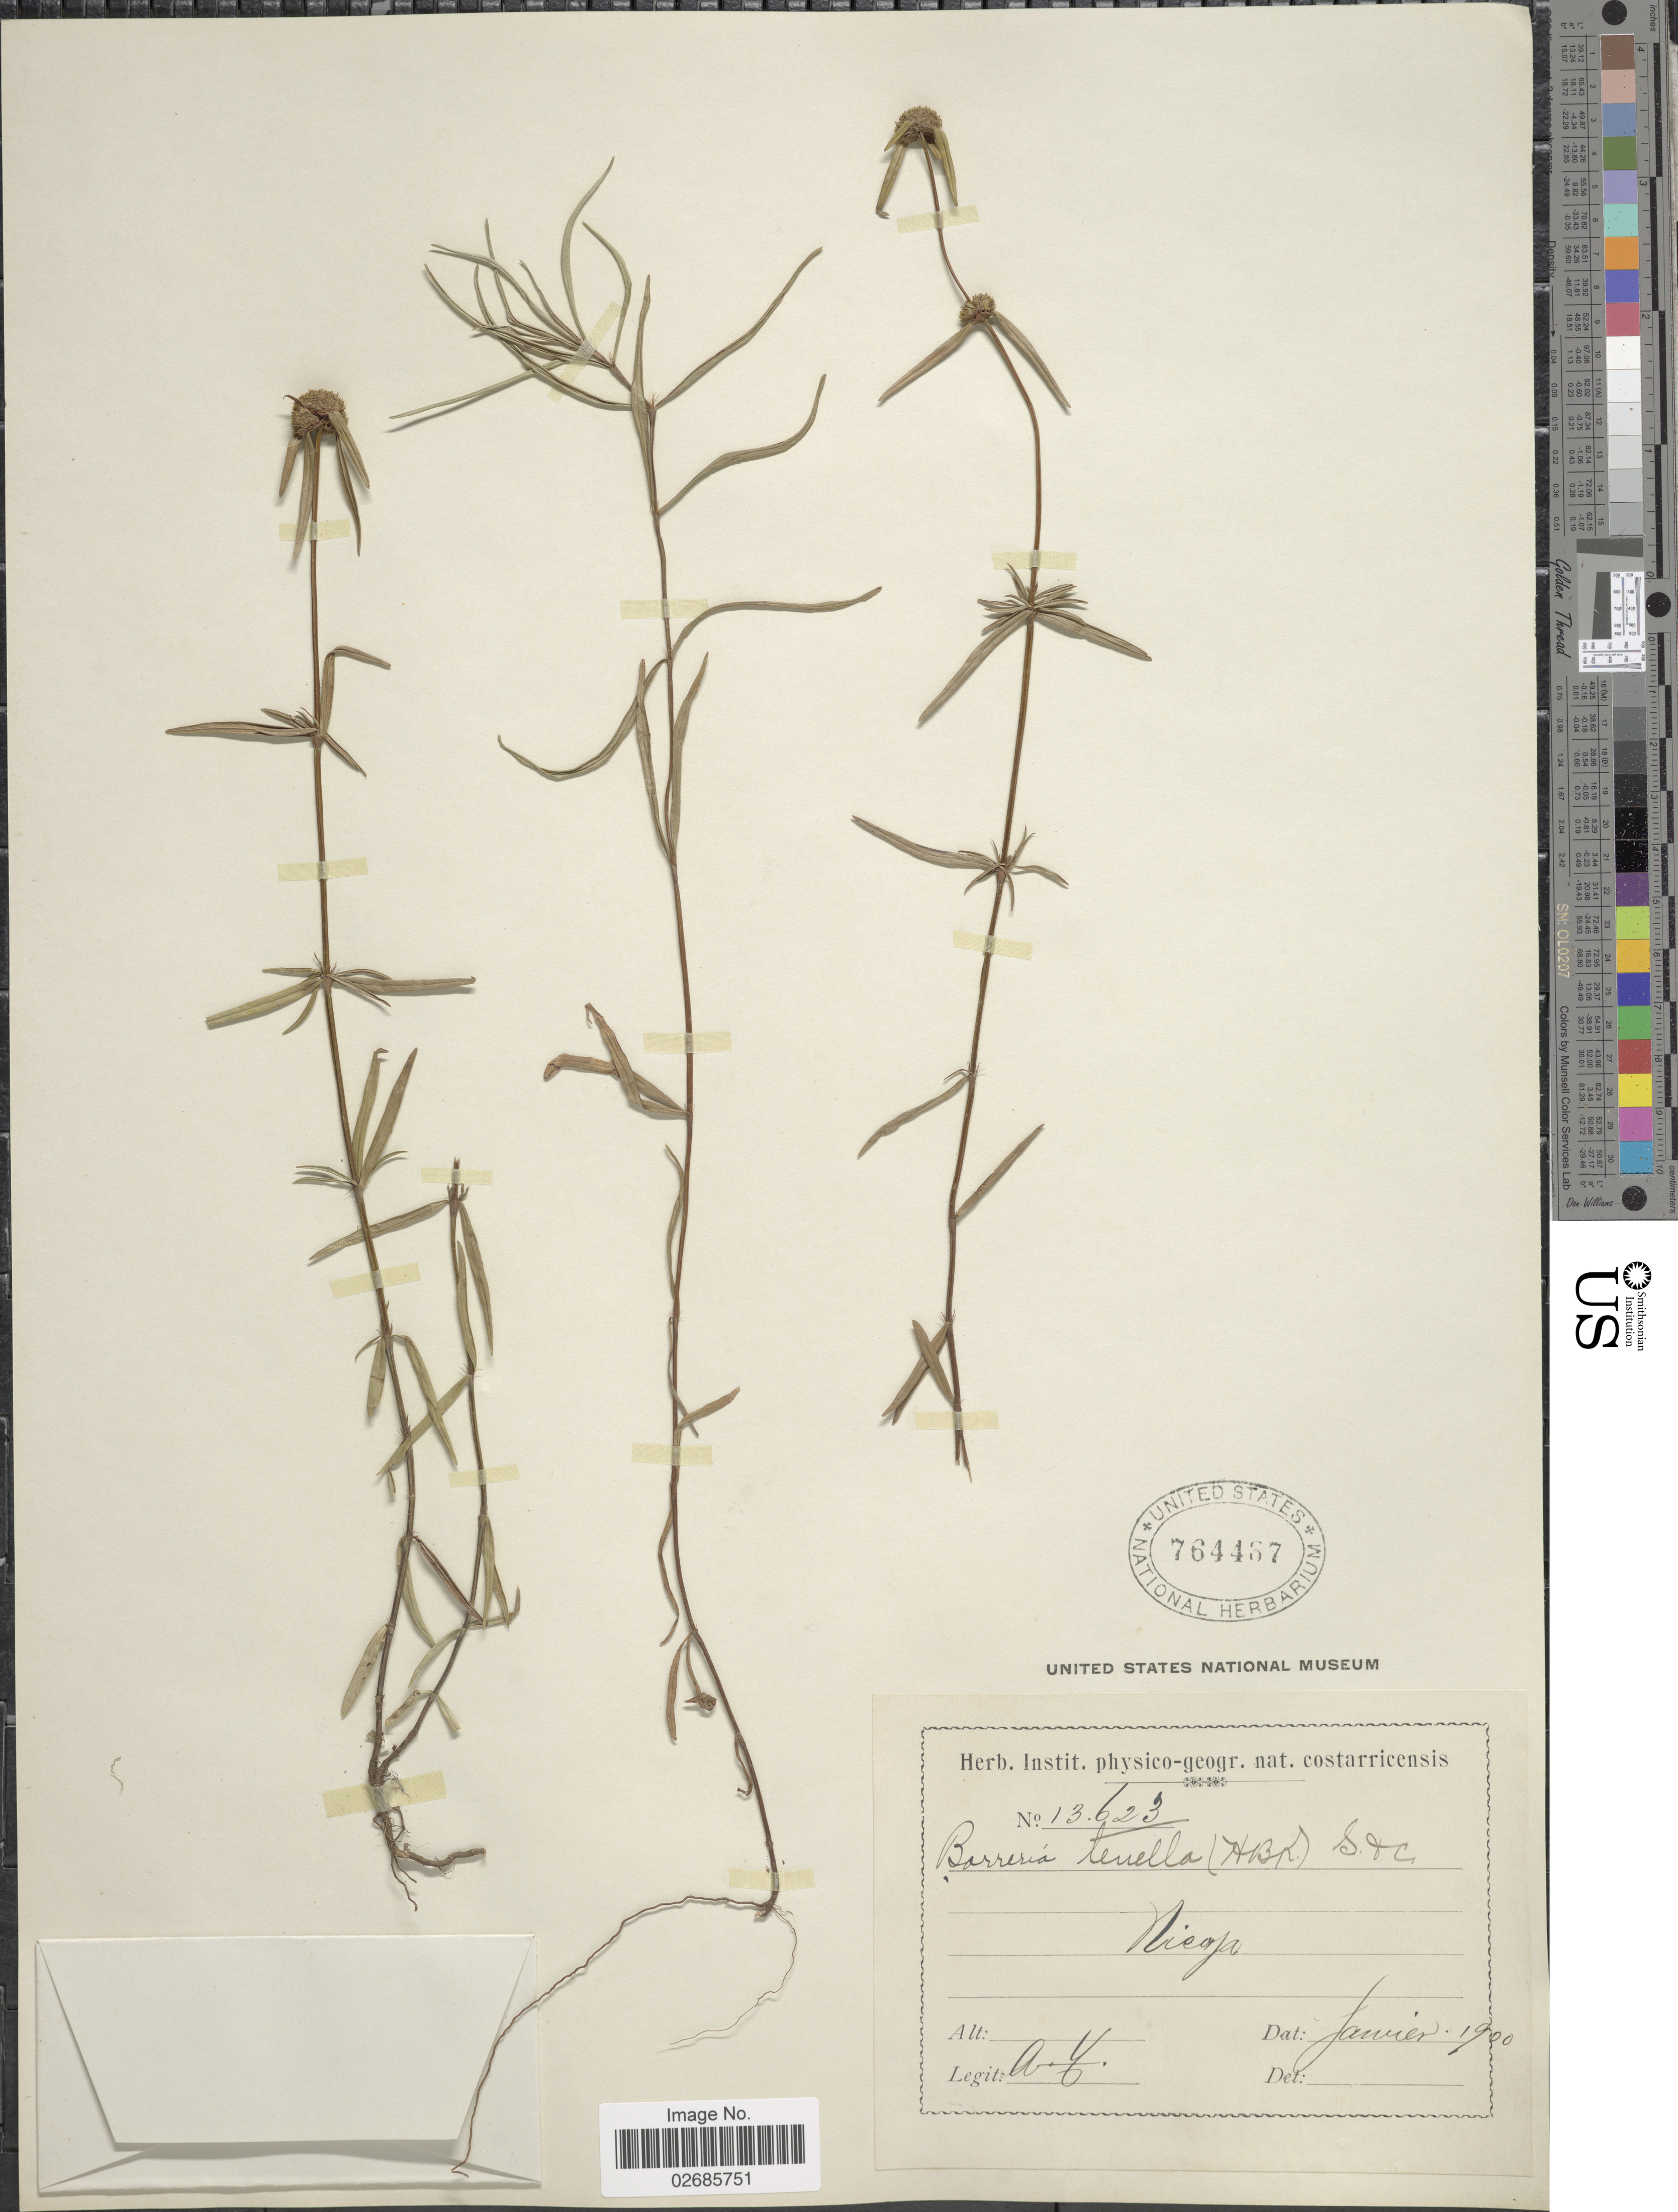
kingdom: Plantae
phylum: Tracheophyta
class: Magnoliopsida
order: Gentianales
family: Rubiaceae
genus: Borreria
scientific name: Borreria suaveolens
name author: G. Mey.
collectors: A. T.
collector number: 13623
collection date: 1900-01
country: Costa Rica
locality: Nicoya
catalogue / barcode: US 764467